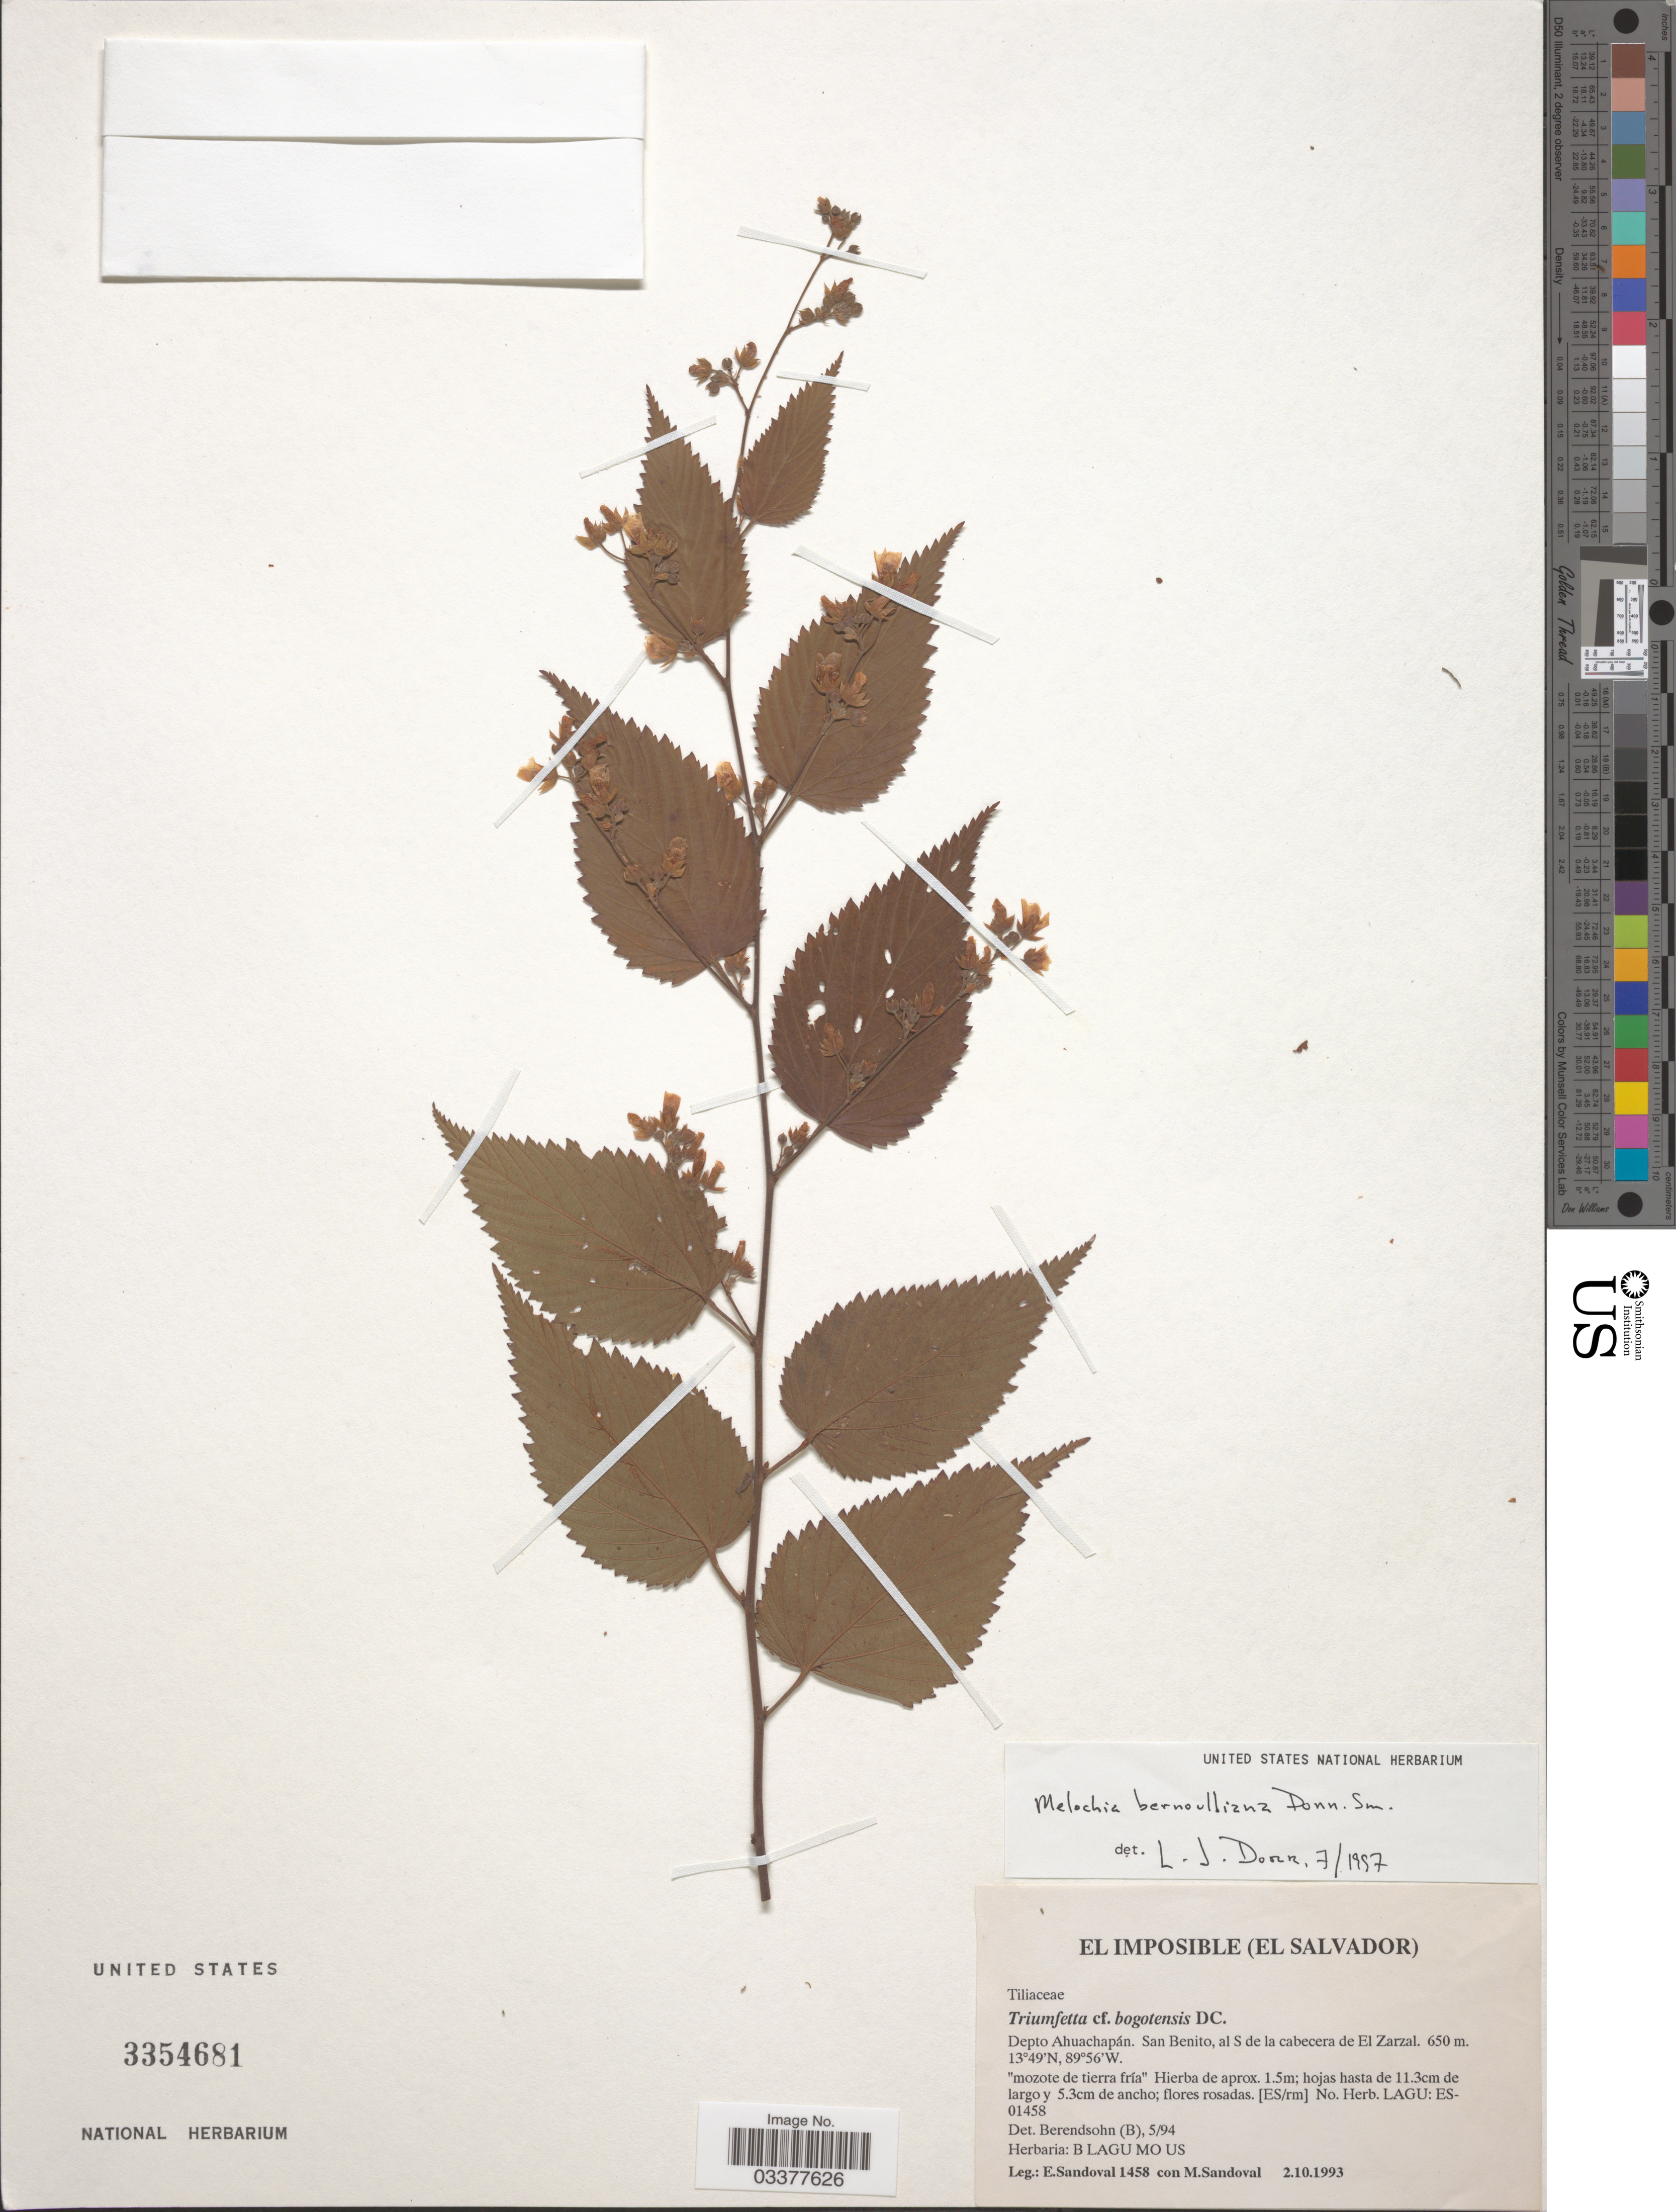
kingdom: Plantae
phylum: Tracheophyta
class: Magnoliopsida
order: Malvales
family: Malvaceae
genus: Melochia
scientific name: Melochia bernoulliana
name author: Donn. Sm.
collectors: E. Sandoval & M. Sandoval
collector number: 1458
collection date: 1993-10-02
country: El Salvador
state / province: Ahuachapan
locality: El Imposible (El Salvador). Depto Ahuachapán. San Benito, al S de la cabecera de El Zarzal.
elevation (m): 650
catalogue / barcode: US 3354681